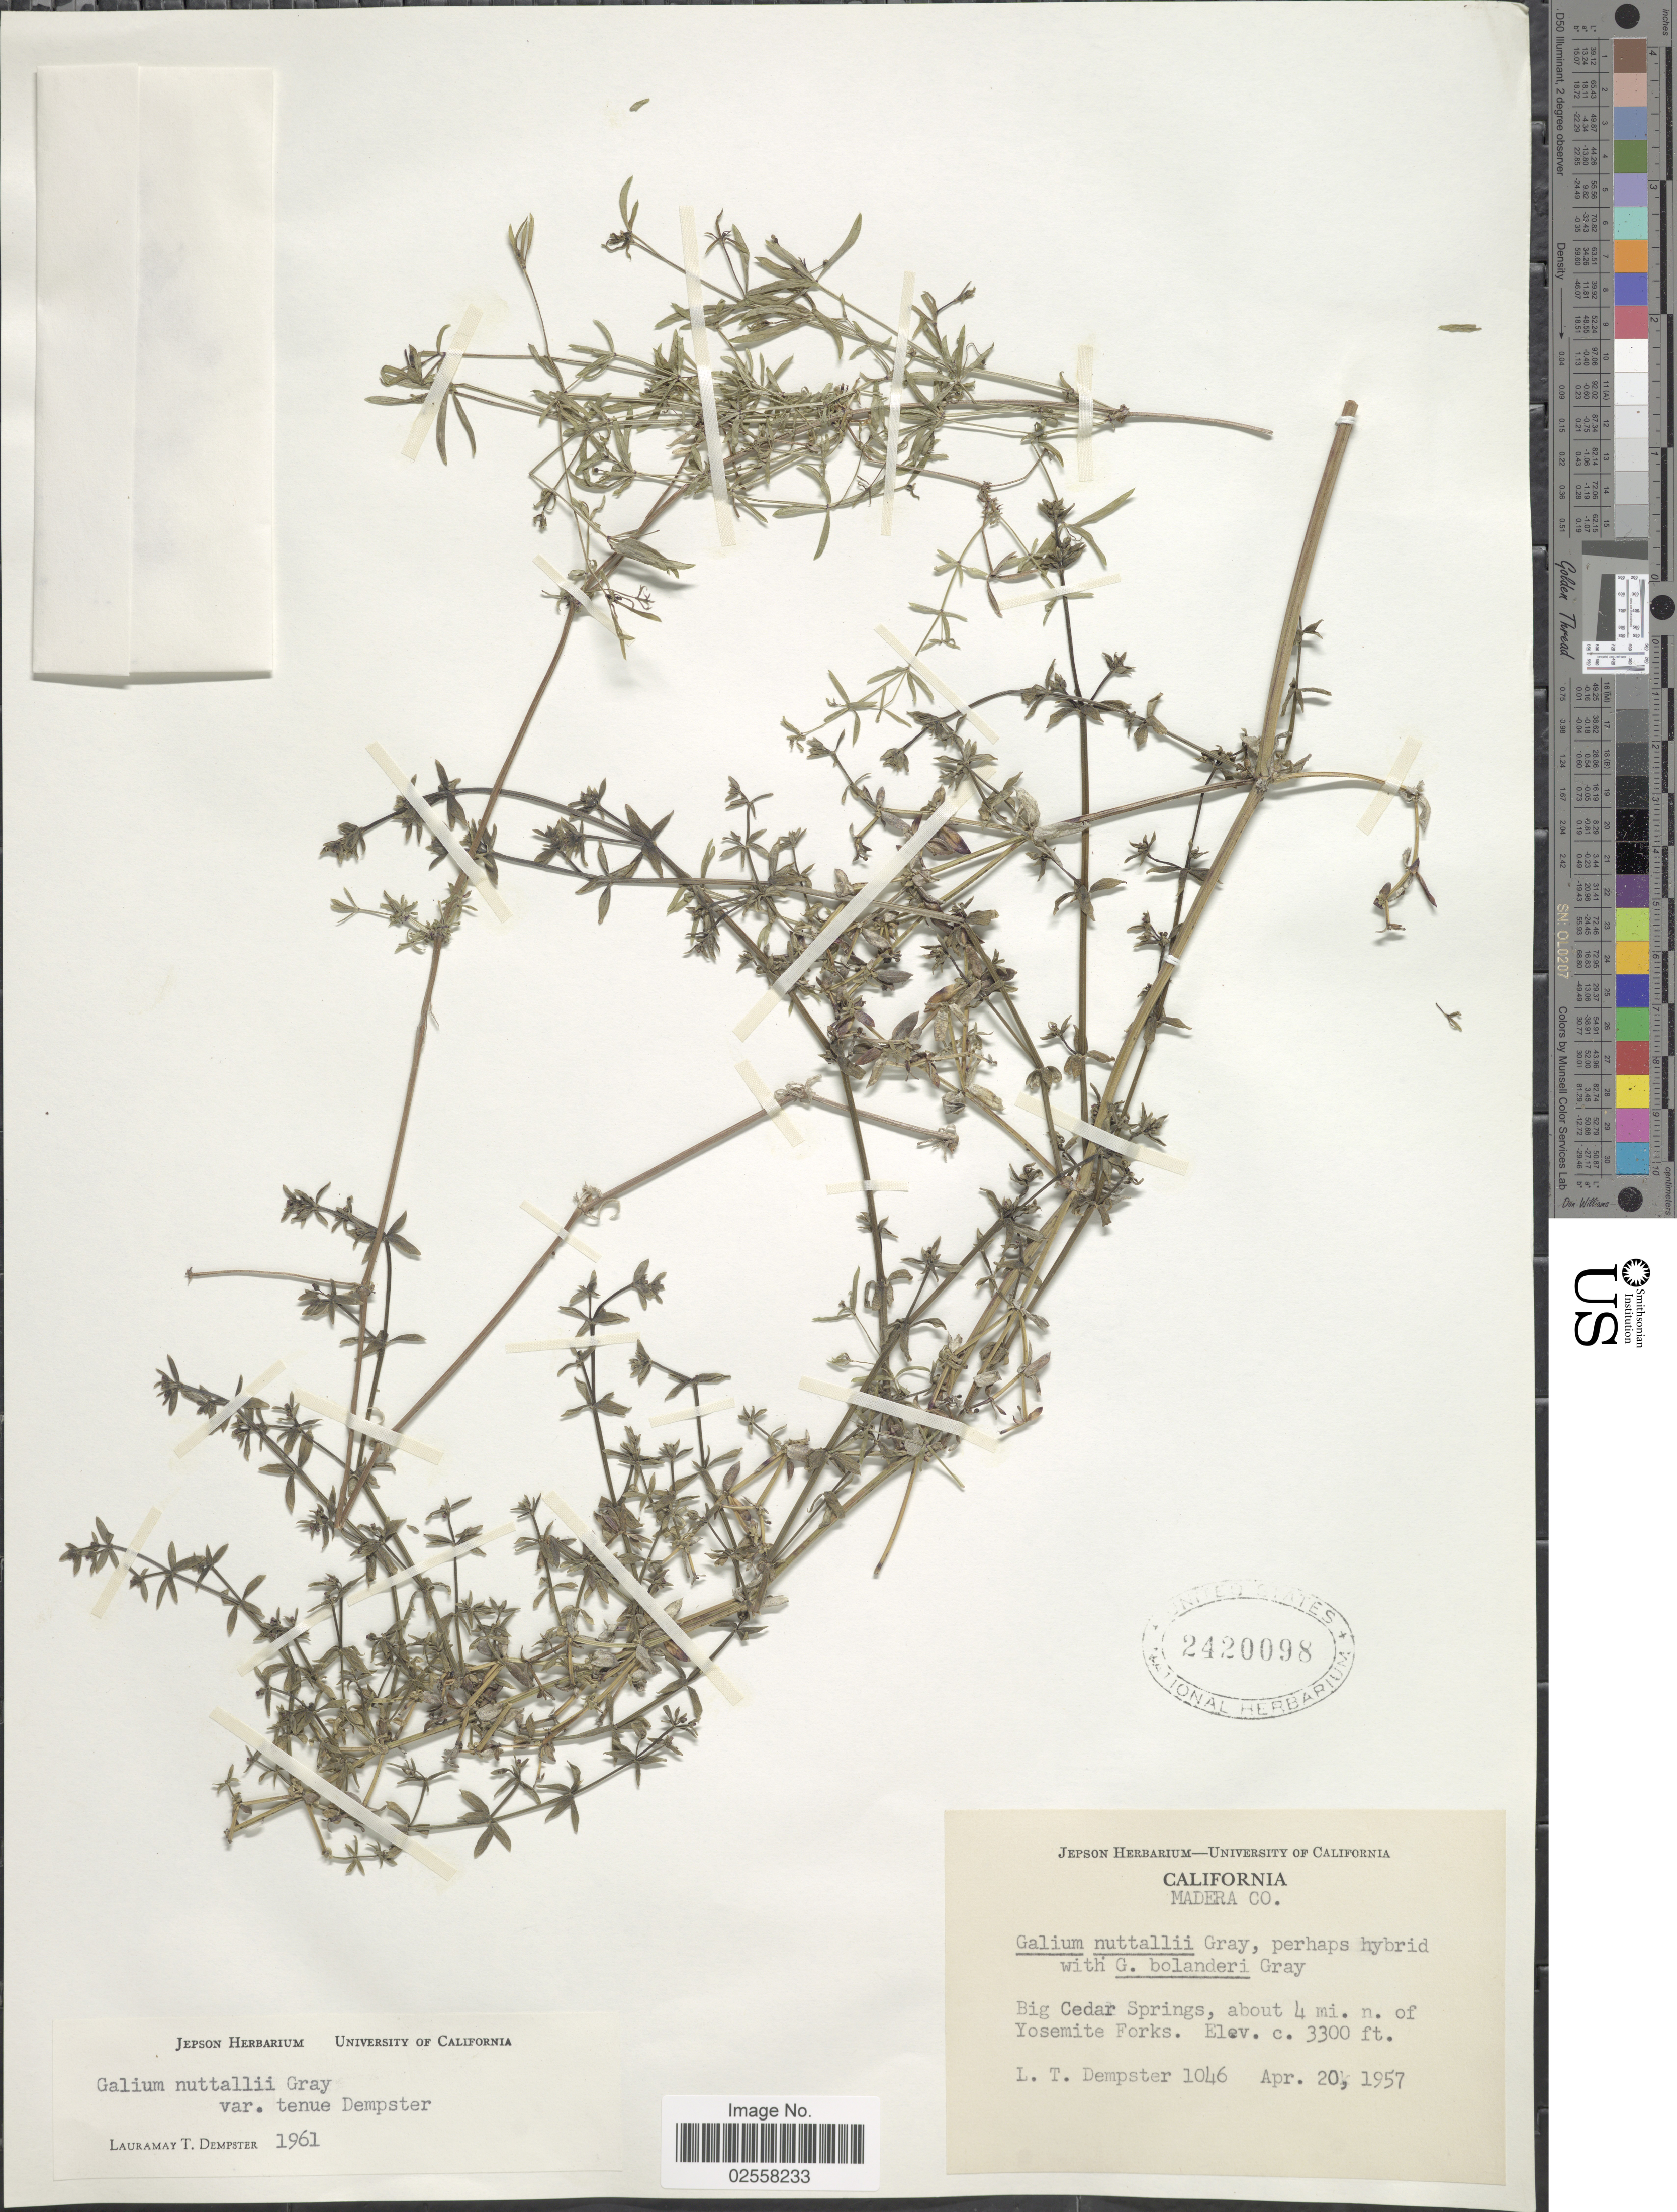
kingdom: Plantae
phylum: Tracheophyta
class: Magnoliopsida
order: Gentianales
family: Rubiaceae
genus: Galium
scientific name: Galium nuttallii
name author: A. Gray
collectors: L. T. Dempster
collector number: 1046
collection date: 1957-04-20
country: United States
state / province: California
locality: Madero Co., Big Cedar Springs, about 4 mi. n. of Yosemite Forks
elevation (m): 1006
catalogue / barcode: US 2420098